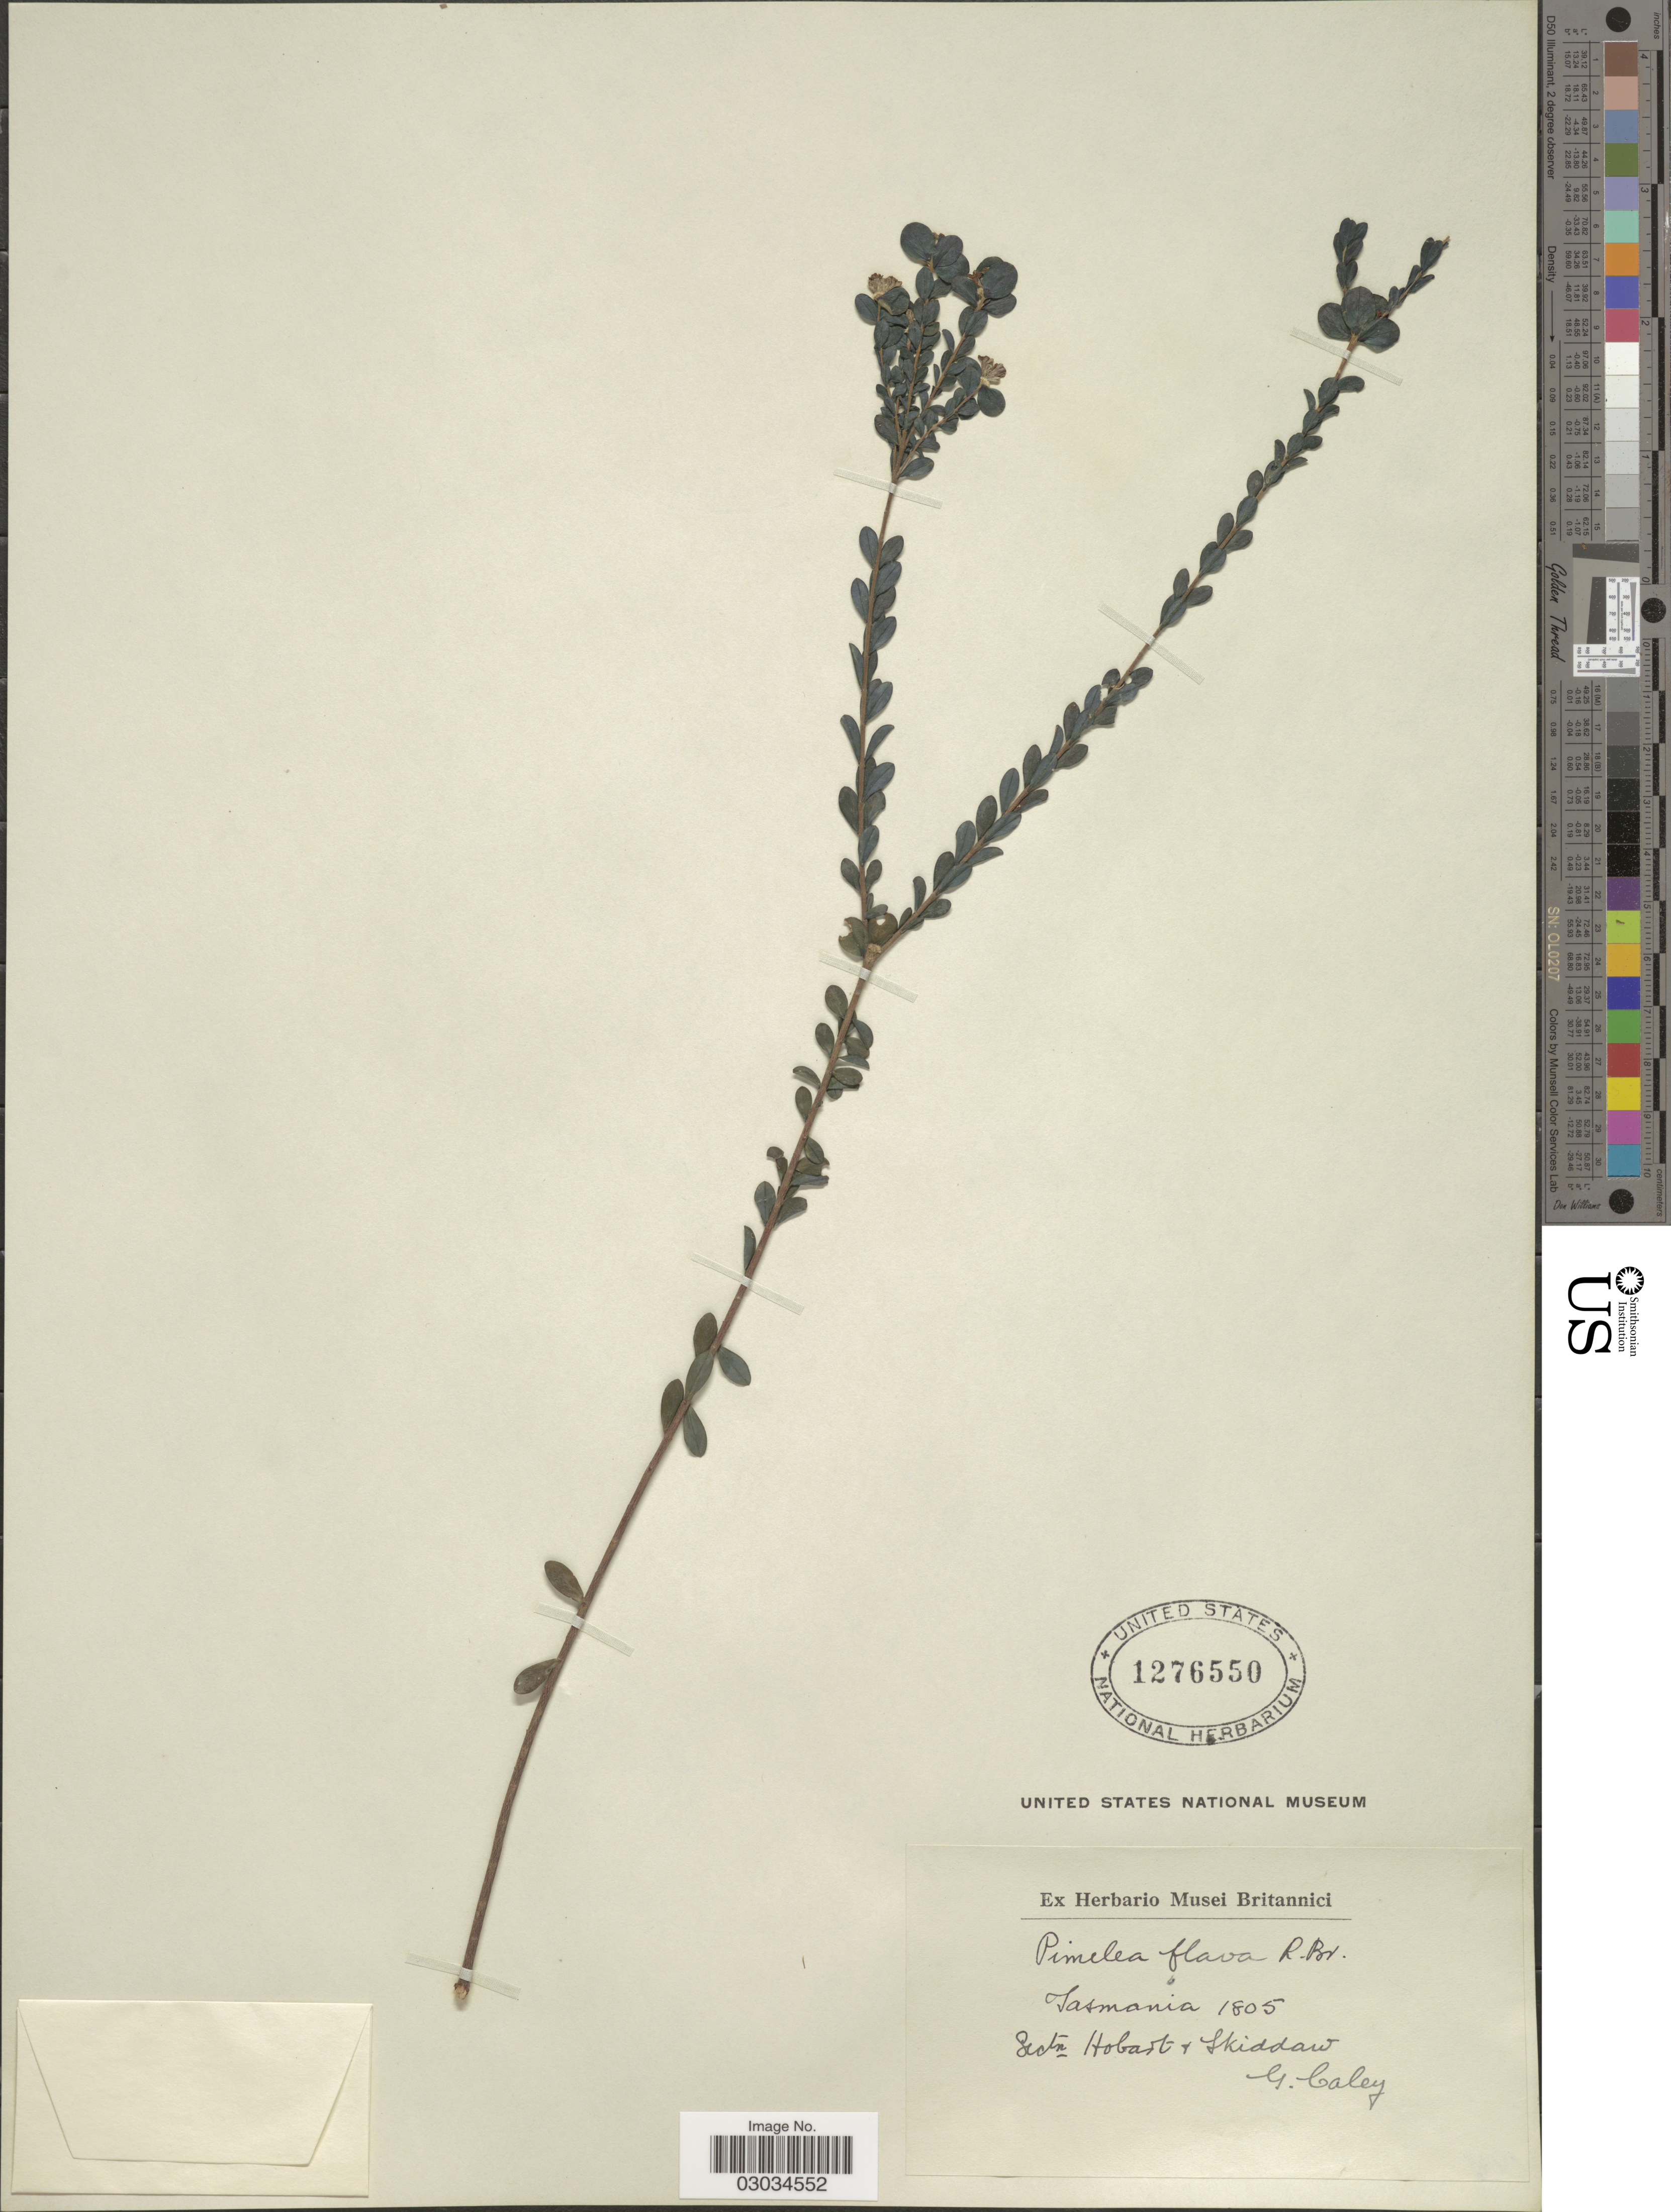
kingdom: Plantae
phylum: Tracheophyta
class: Magnoliopsida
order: Malvales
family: Thymelaeaceae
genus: Pimelea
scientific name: Pimelea flava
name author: R. Br.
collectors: G. Caley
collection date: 1805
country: Australia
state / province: Tasmania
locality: Sectn Hobart & Skiddaw.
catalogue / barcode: US 1276550